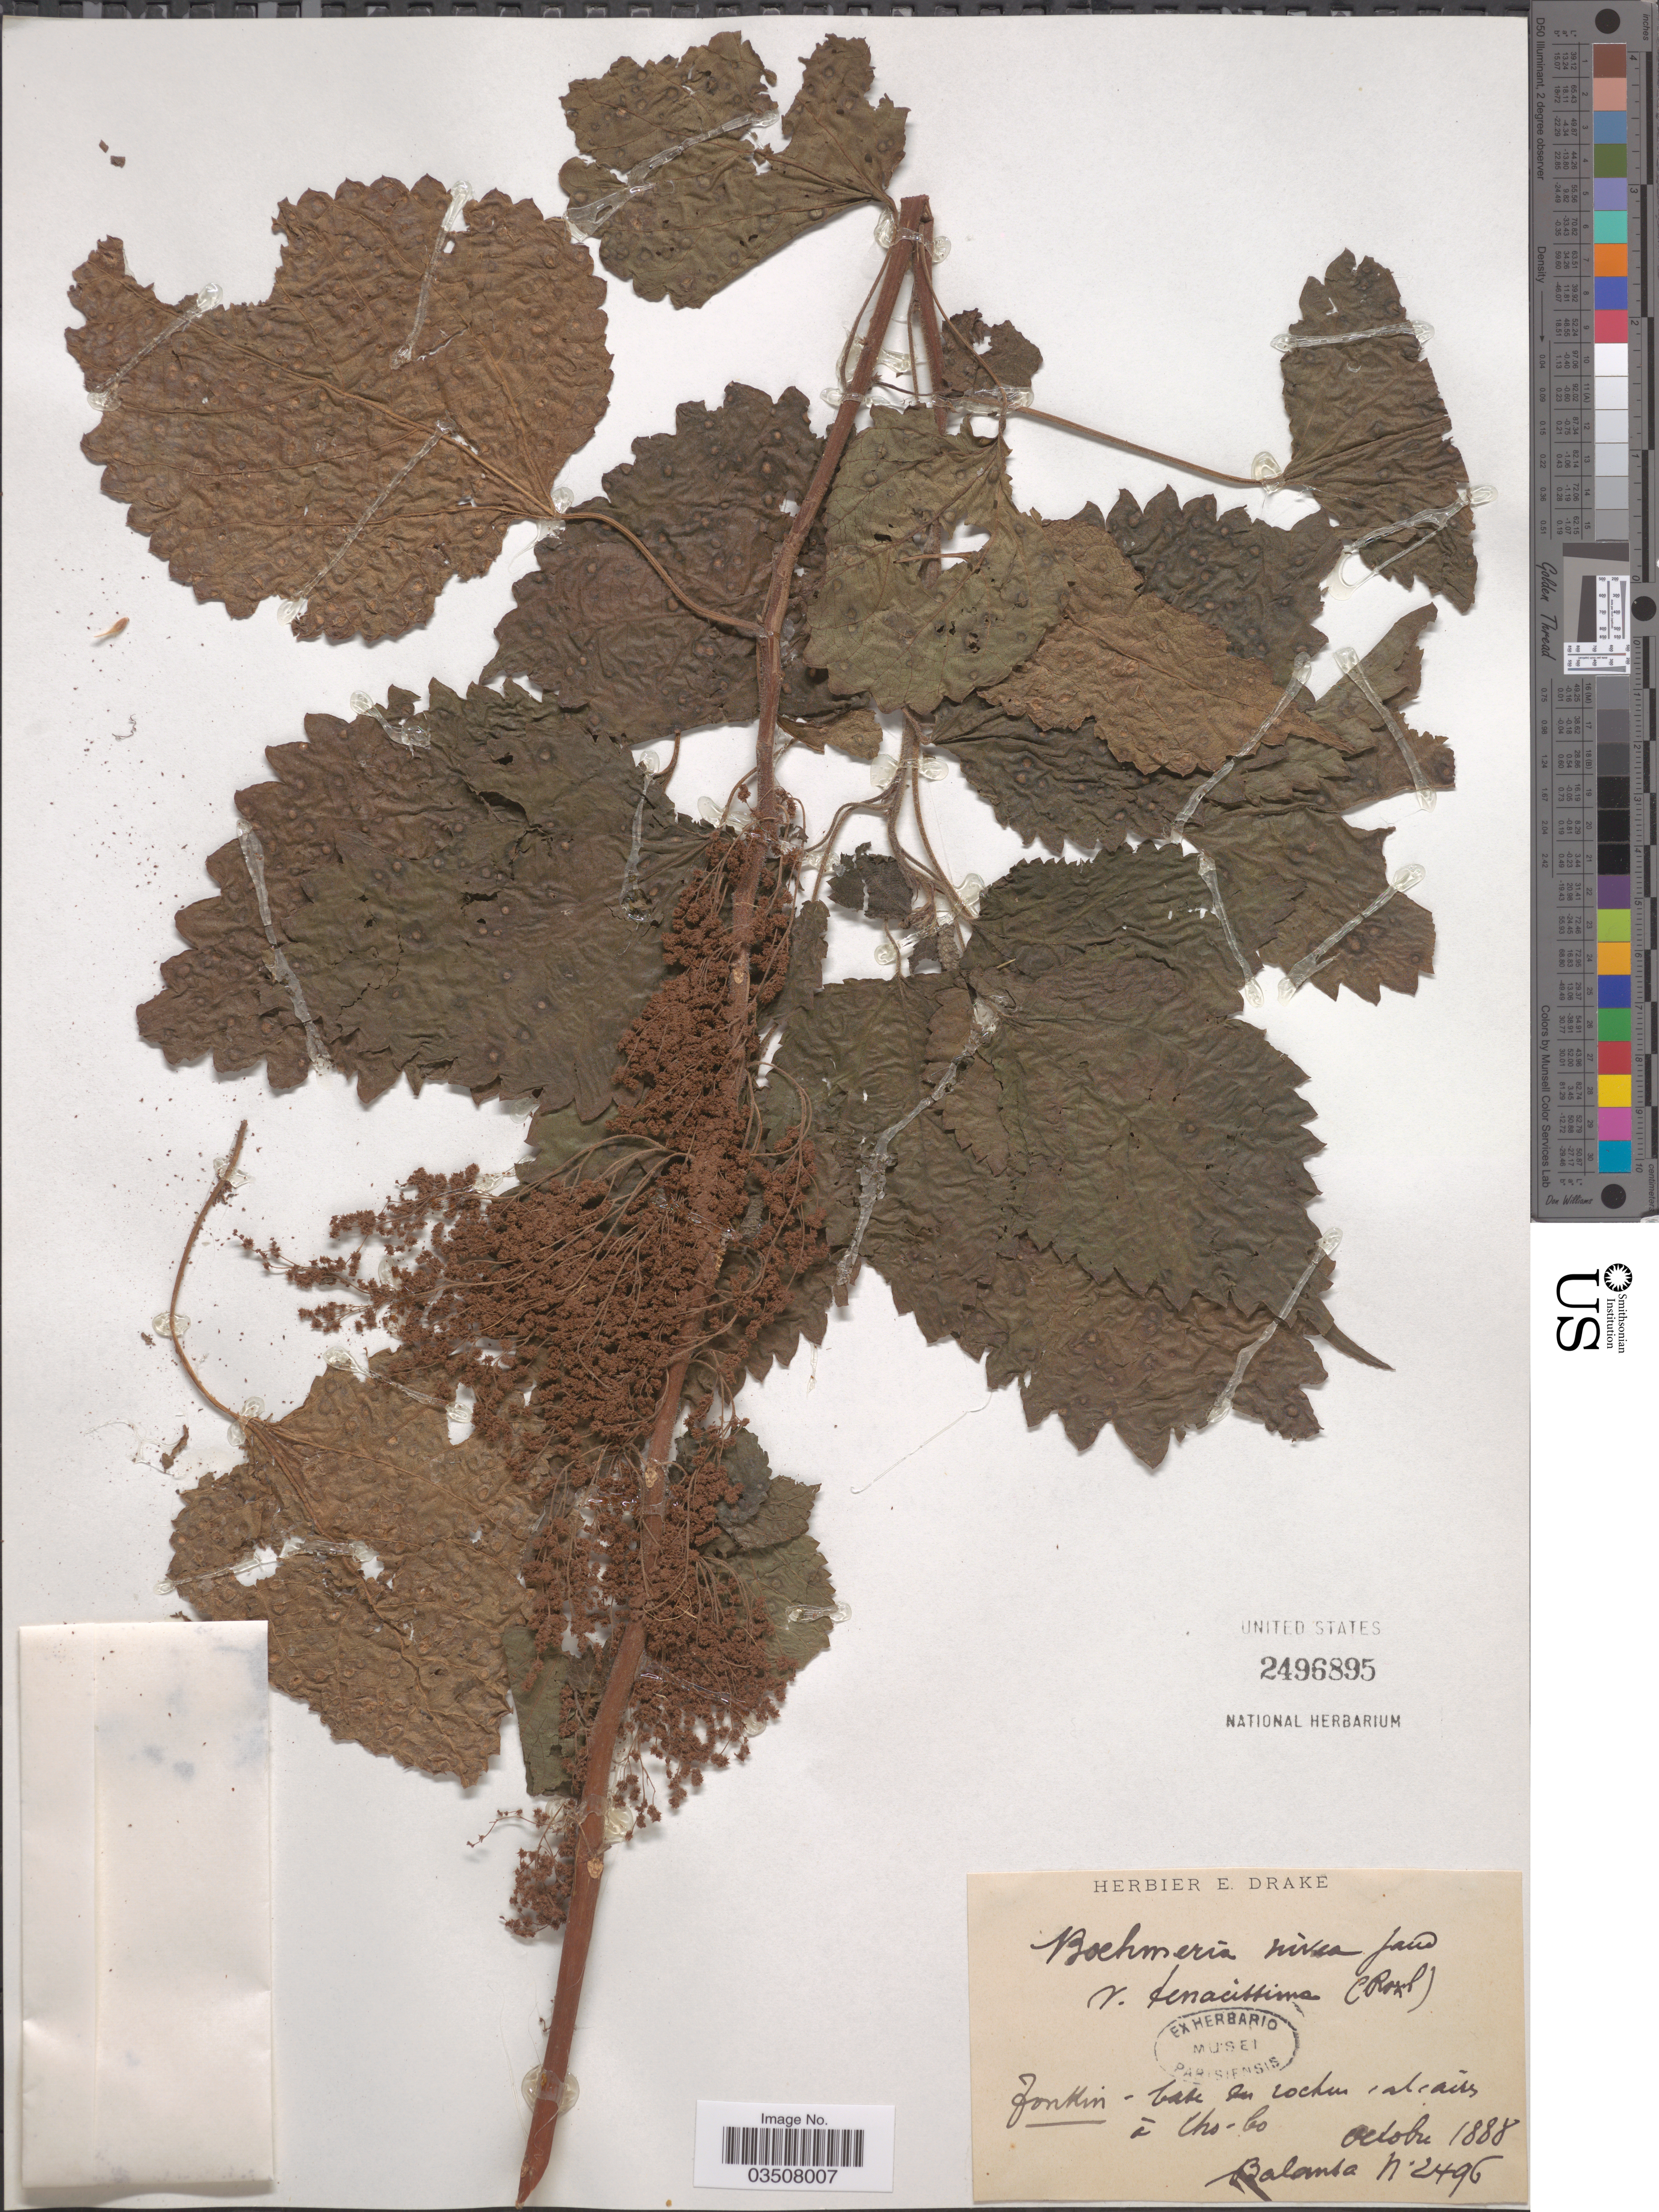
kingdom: Plantae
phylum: Tracheophyta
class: Magnoliopsida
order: Rosales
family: Urticaceae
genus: Boehmeria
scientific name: Boehmeria nivea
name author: (L.) Gaudich.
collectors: B. Balansa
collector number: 2496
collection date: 1888-10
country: Vietnam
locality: Tonkin - baie en rochin calcaires á Cho-bo.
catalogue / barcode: US 2496895